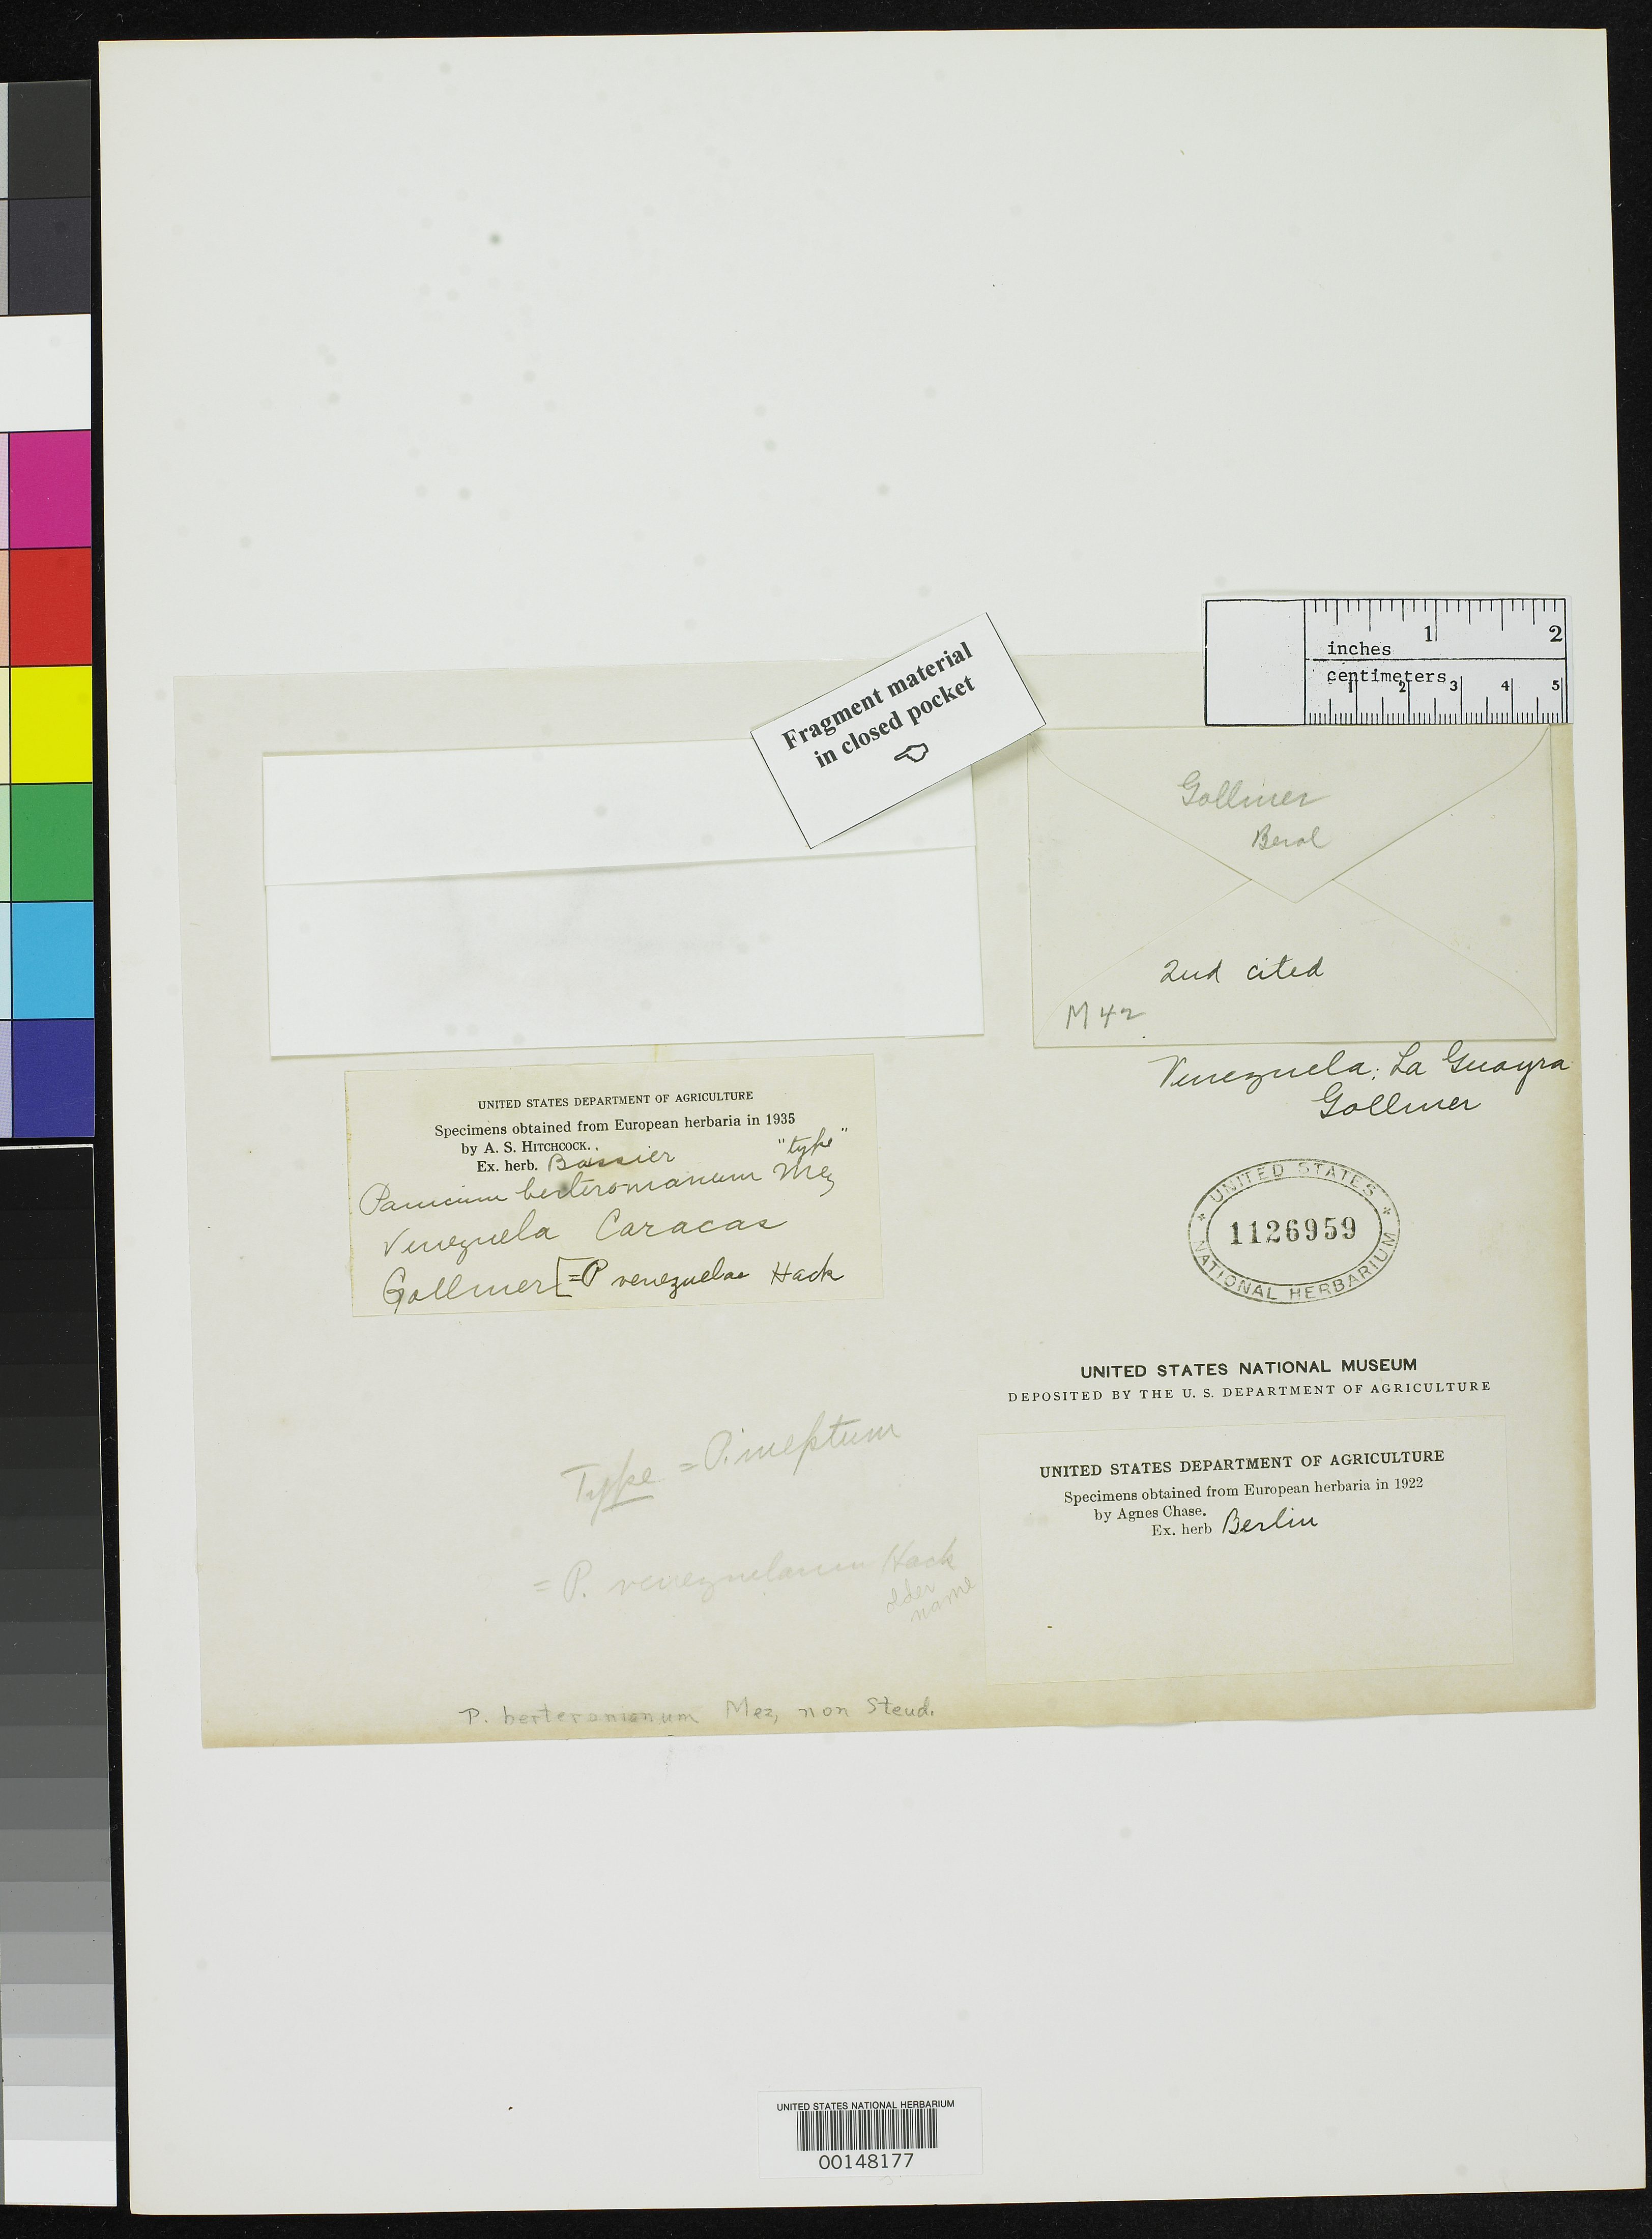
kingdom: Plantae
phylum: Tracheophyta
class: Liliopsida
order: Poales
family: Poaceae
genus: Panicum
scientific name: Panicum berteronianum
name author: Mez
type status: Isosyntype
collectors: J. Gollmer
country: Venezuela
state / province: Distrito Federal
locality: Caracas.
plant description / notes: Fragmentary material of type specimen ex herb. Boissier, ex herb. Berlin [2 elements on sheet, both apparently same collection]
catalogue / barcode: US 1126959